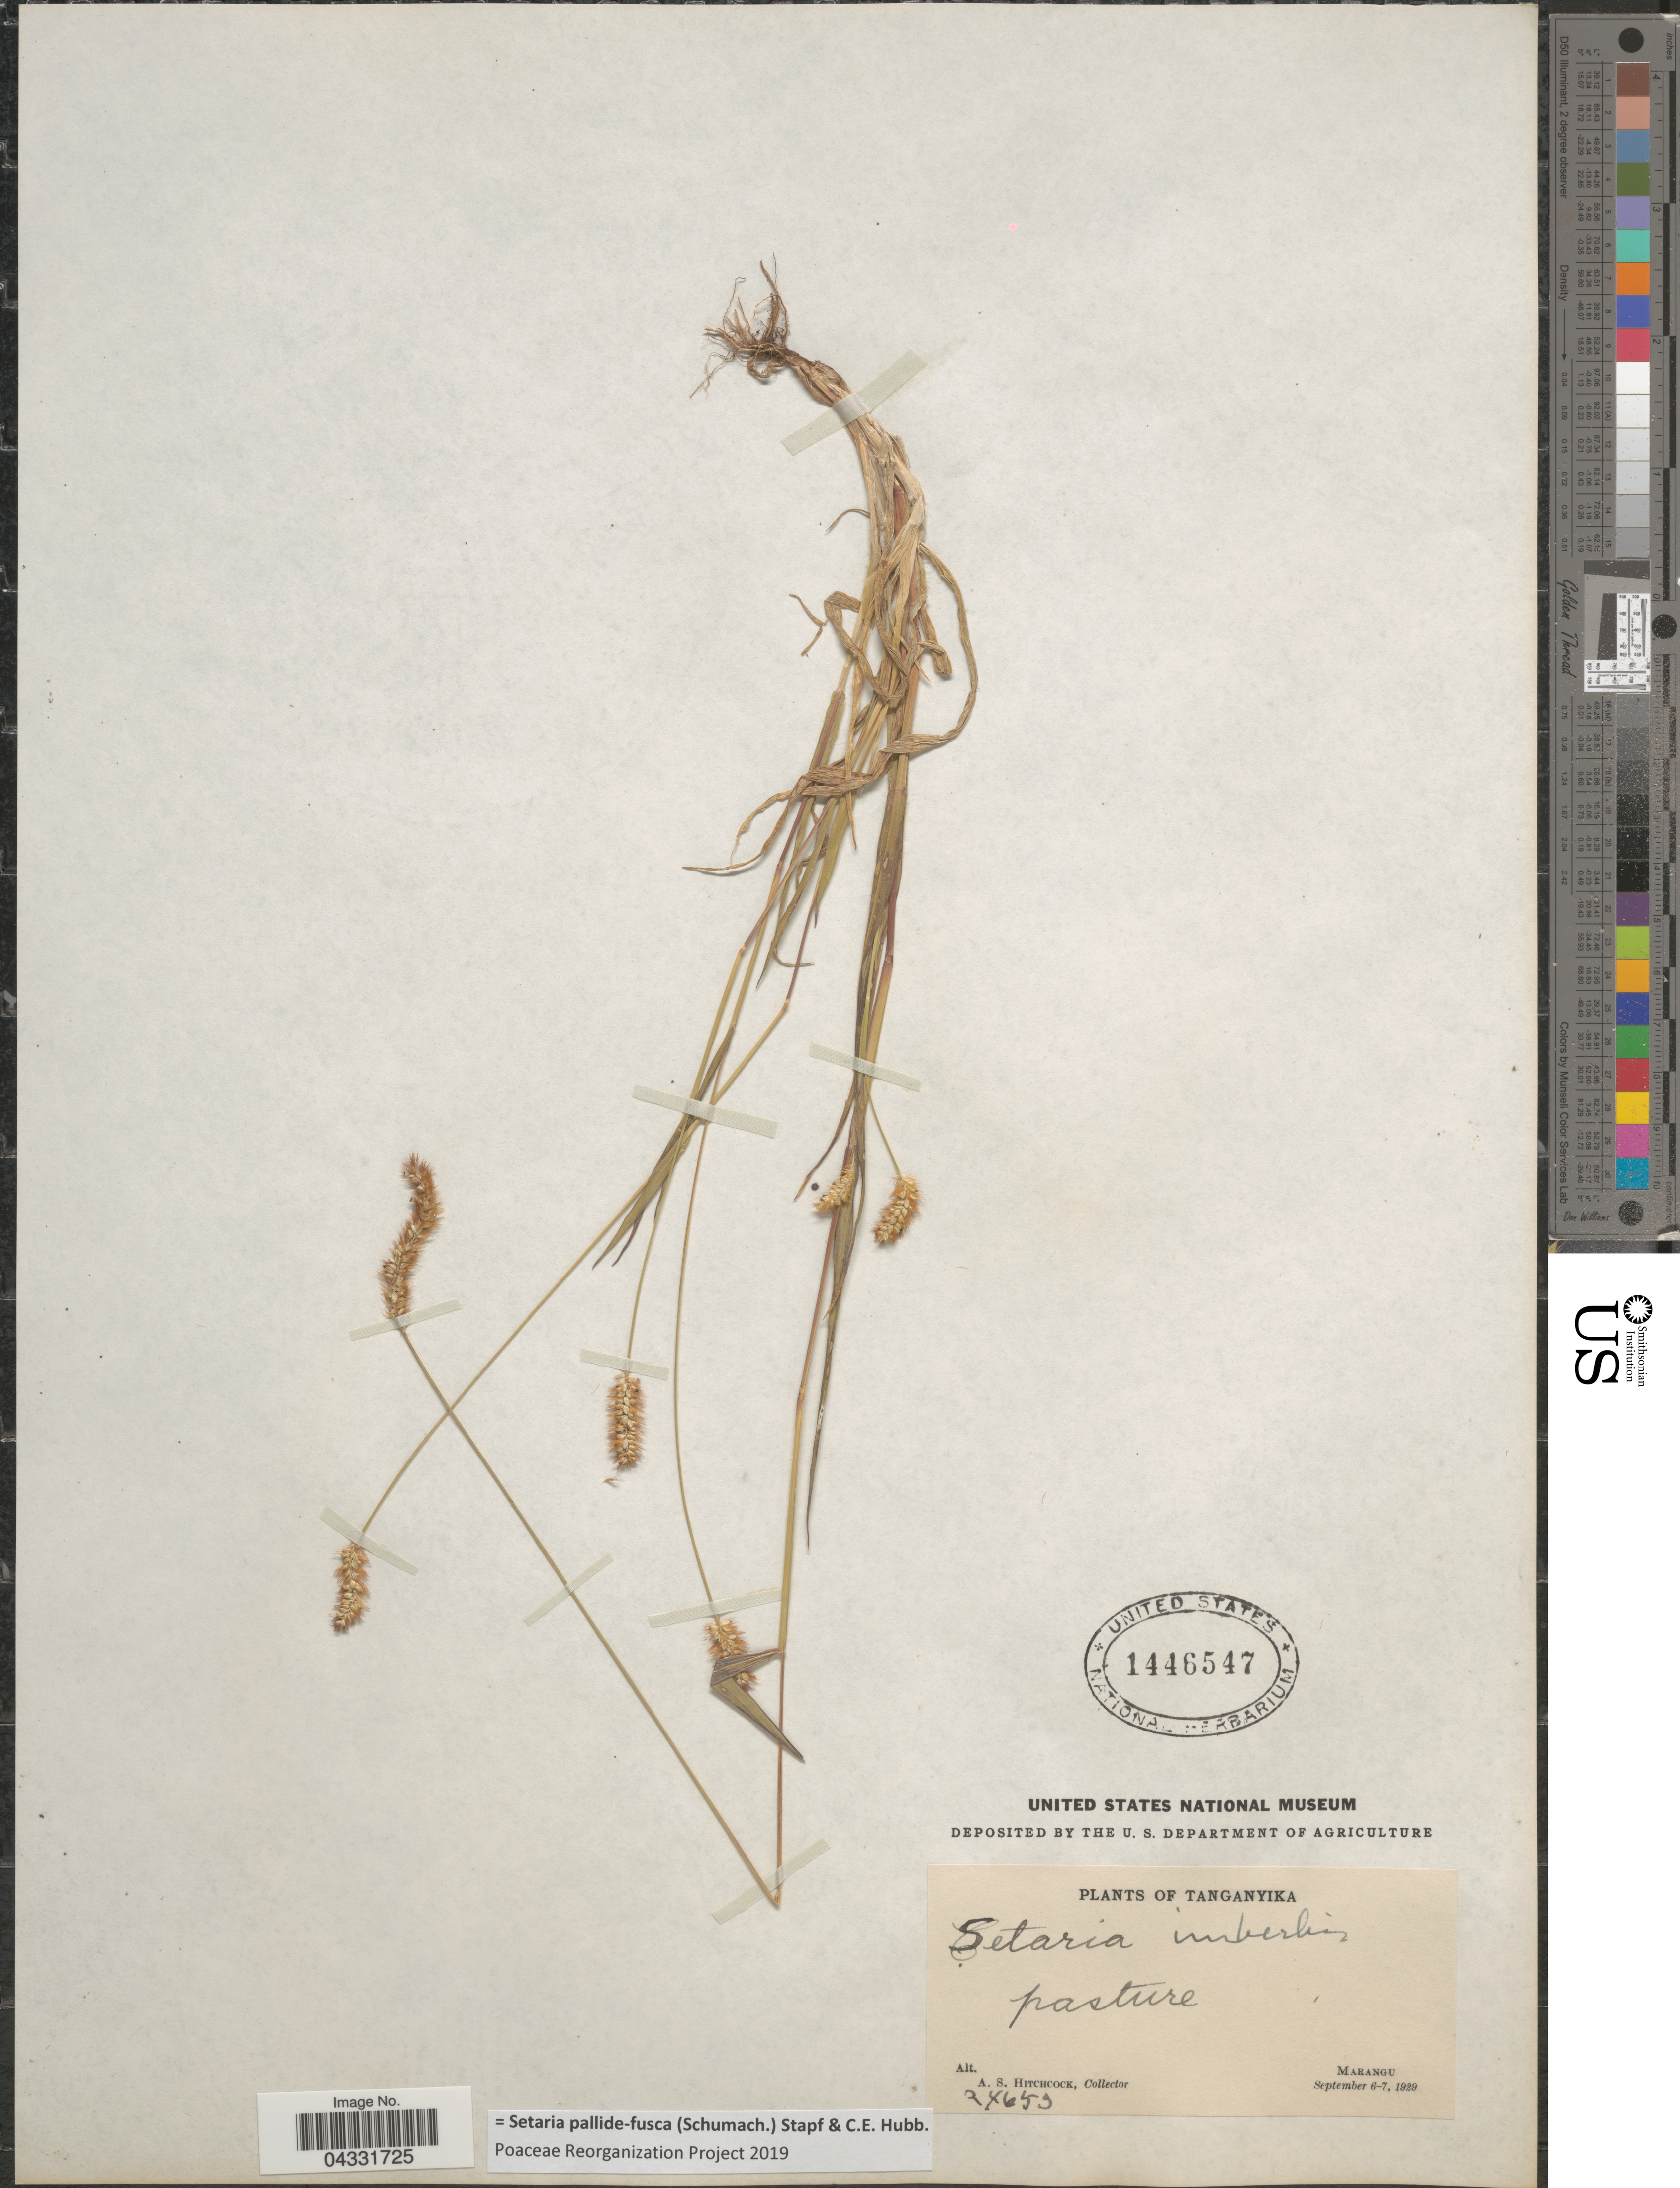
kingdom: Plantae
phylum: Tracheophyta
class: Liliopsida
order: Poales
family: Poaceae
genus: Setaria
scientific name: Setaria pallide-fusca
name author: (Schumach.) Stapf & C.E. Hubb.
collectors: A. S. Hitchcock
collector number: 24653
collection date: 1929-09-06/1929-09-07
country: Tanzania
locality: Tanganyika. Marangu.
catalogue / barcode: US 1446547